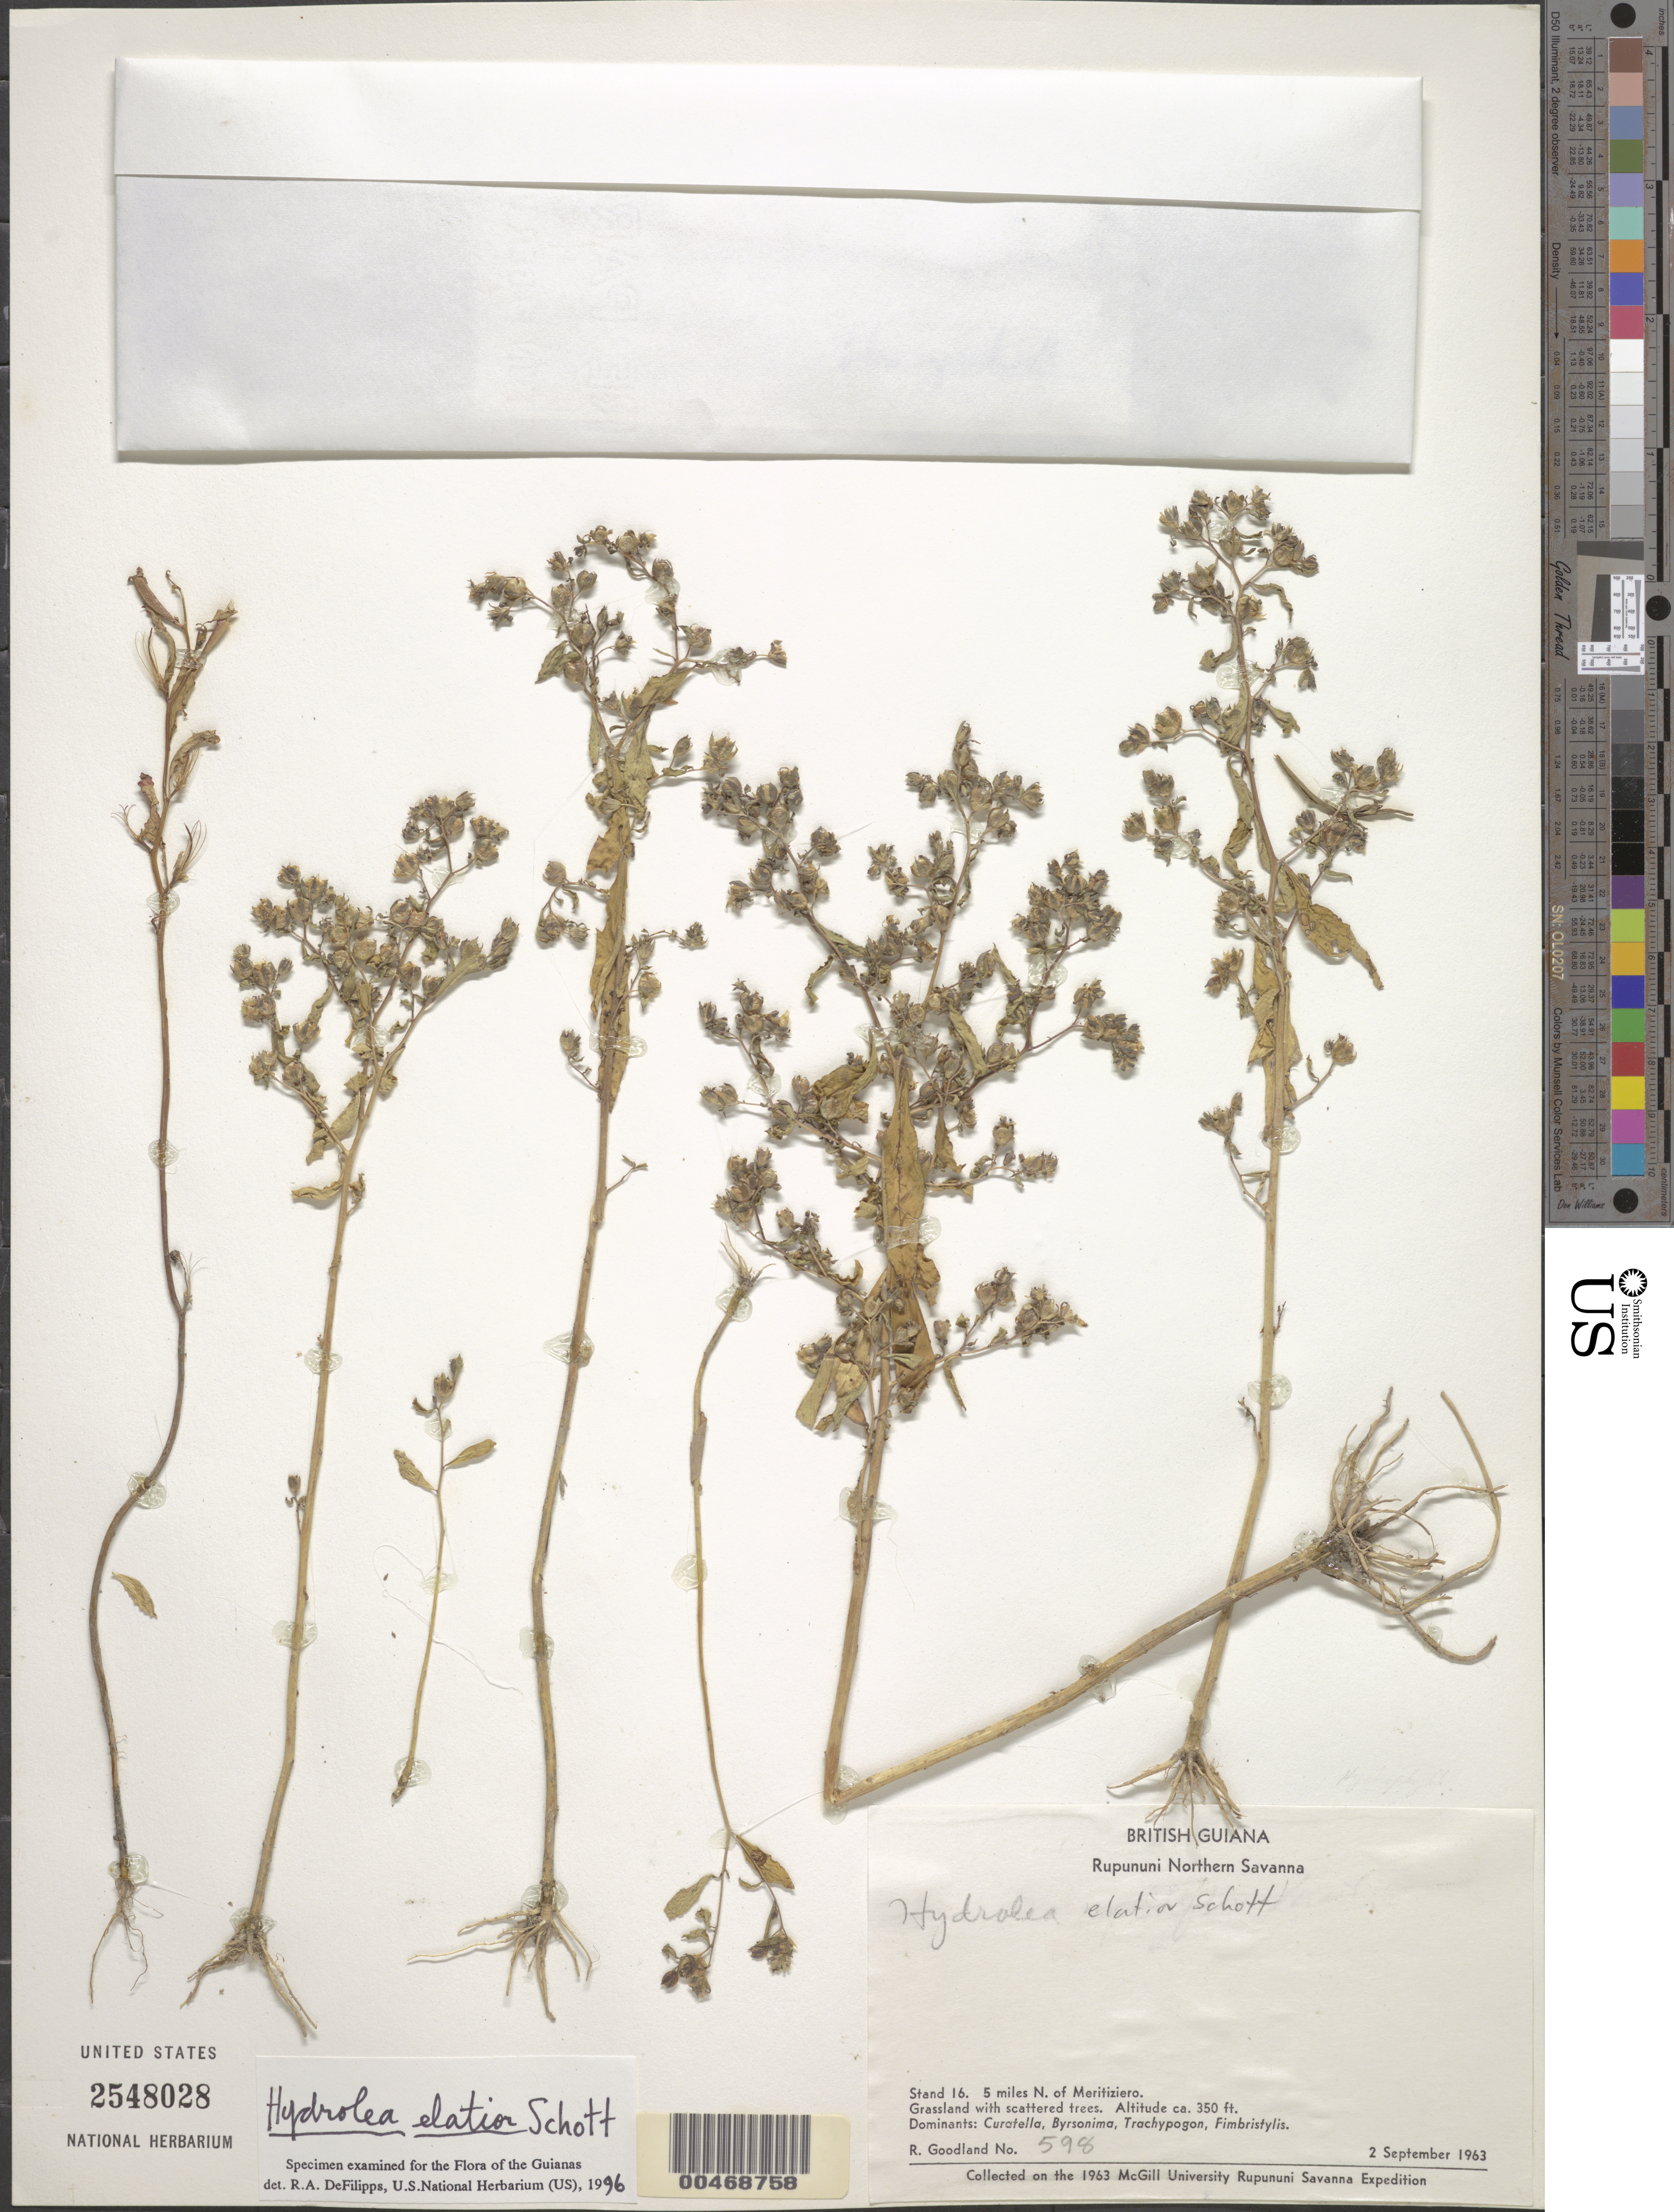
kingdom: Plantae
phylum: Tracheophyta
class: Magnoliopsida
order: Solanales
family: Hydroleaceae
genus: Hydrolea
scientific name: Hydrolea elatior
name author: Schott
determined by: DeFilipps, R. A.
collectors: R. Goodland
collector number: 598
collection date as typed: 2-Sep-63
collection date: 1963-09-02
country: Guyana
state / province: U. Takutu-U. Essequibo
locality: Rupununi Northern Savanna, Meritiziero, 5 mi N of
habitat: Grassland with scattered trees. Dominants: Curatella, Byrsonima, Trachypogon, Fimbristylis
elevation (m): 107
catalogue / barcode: US 2548028